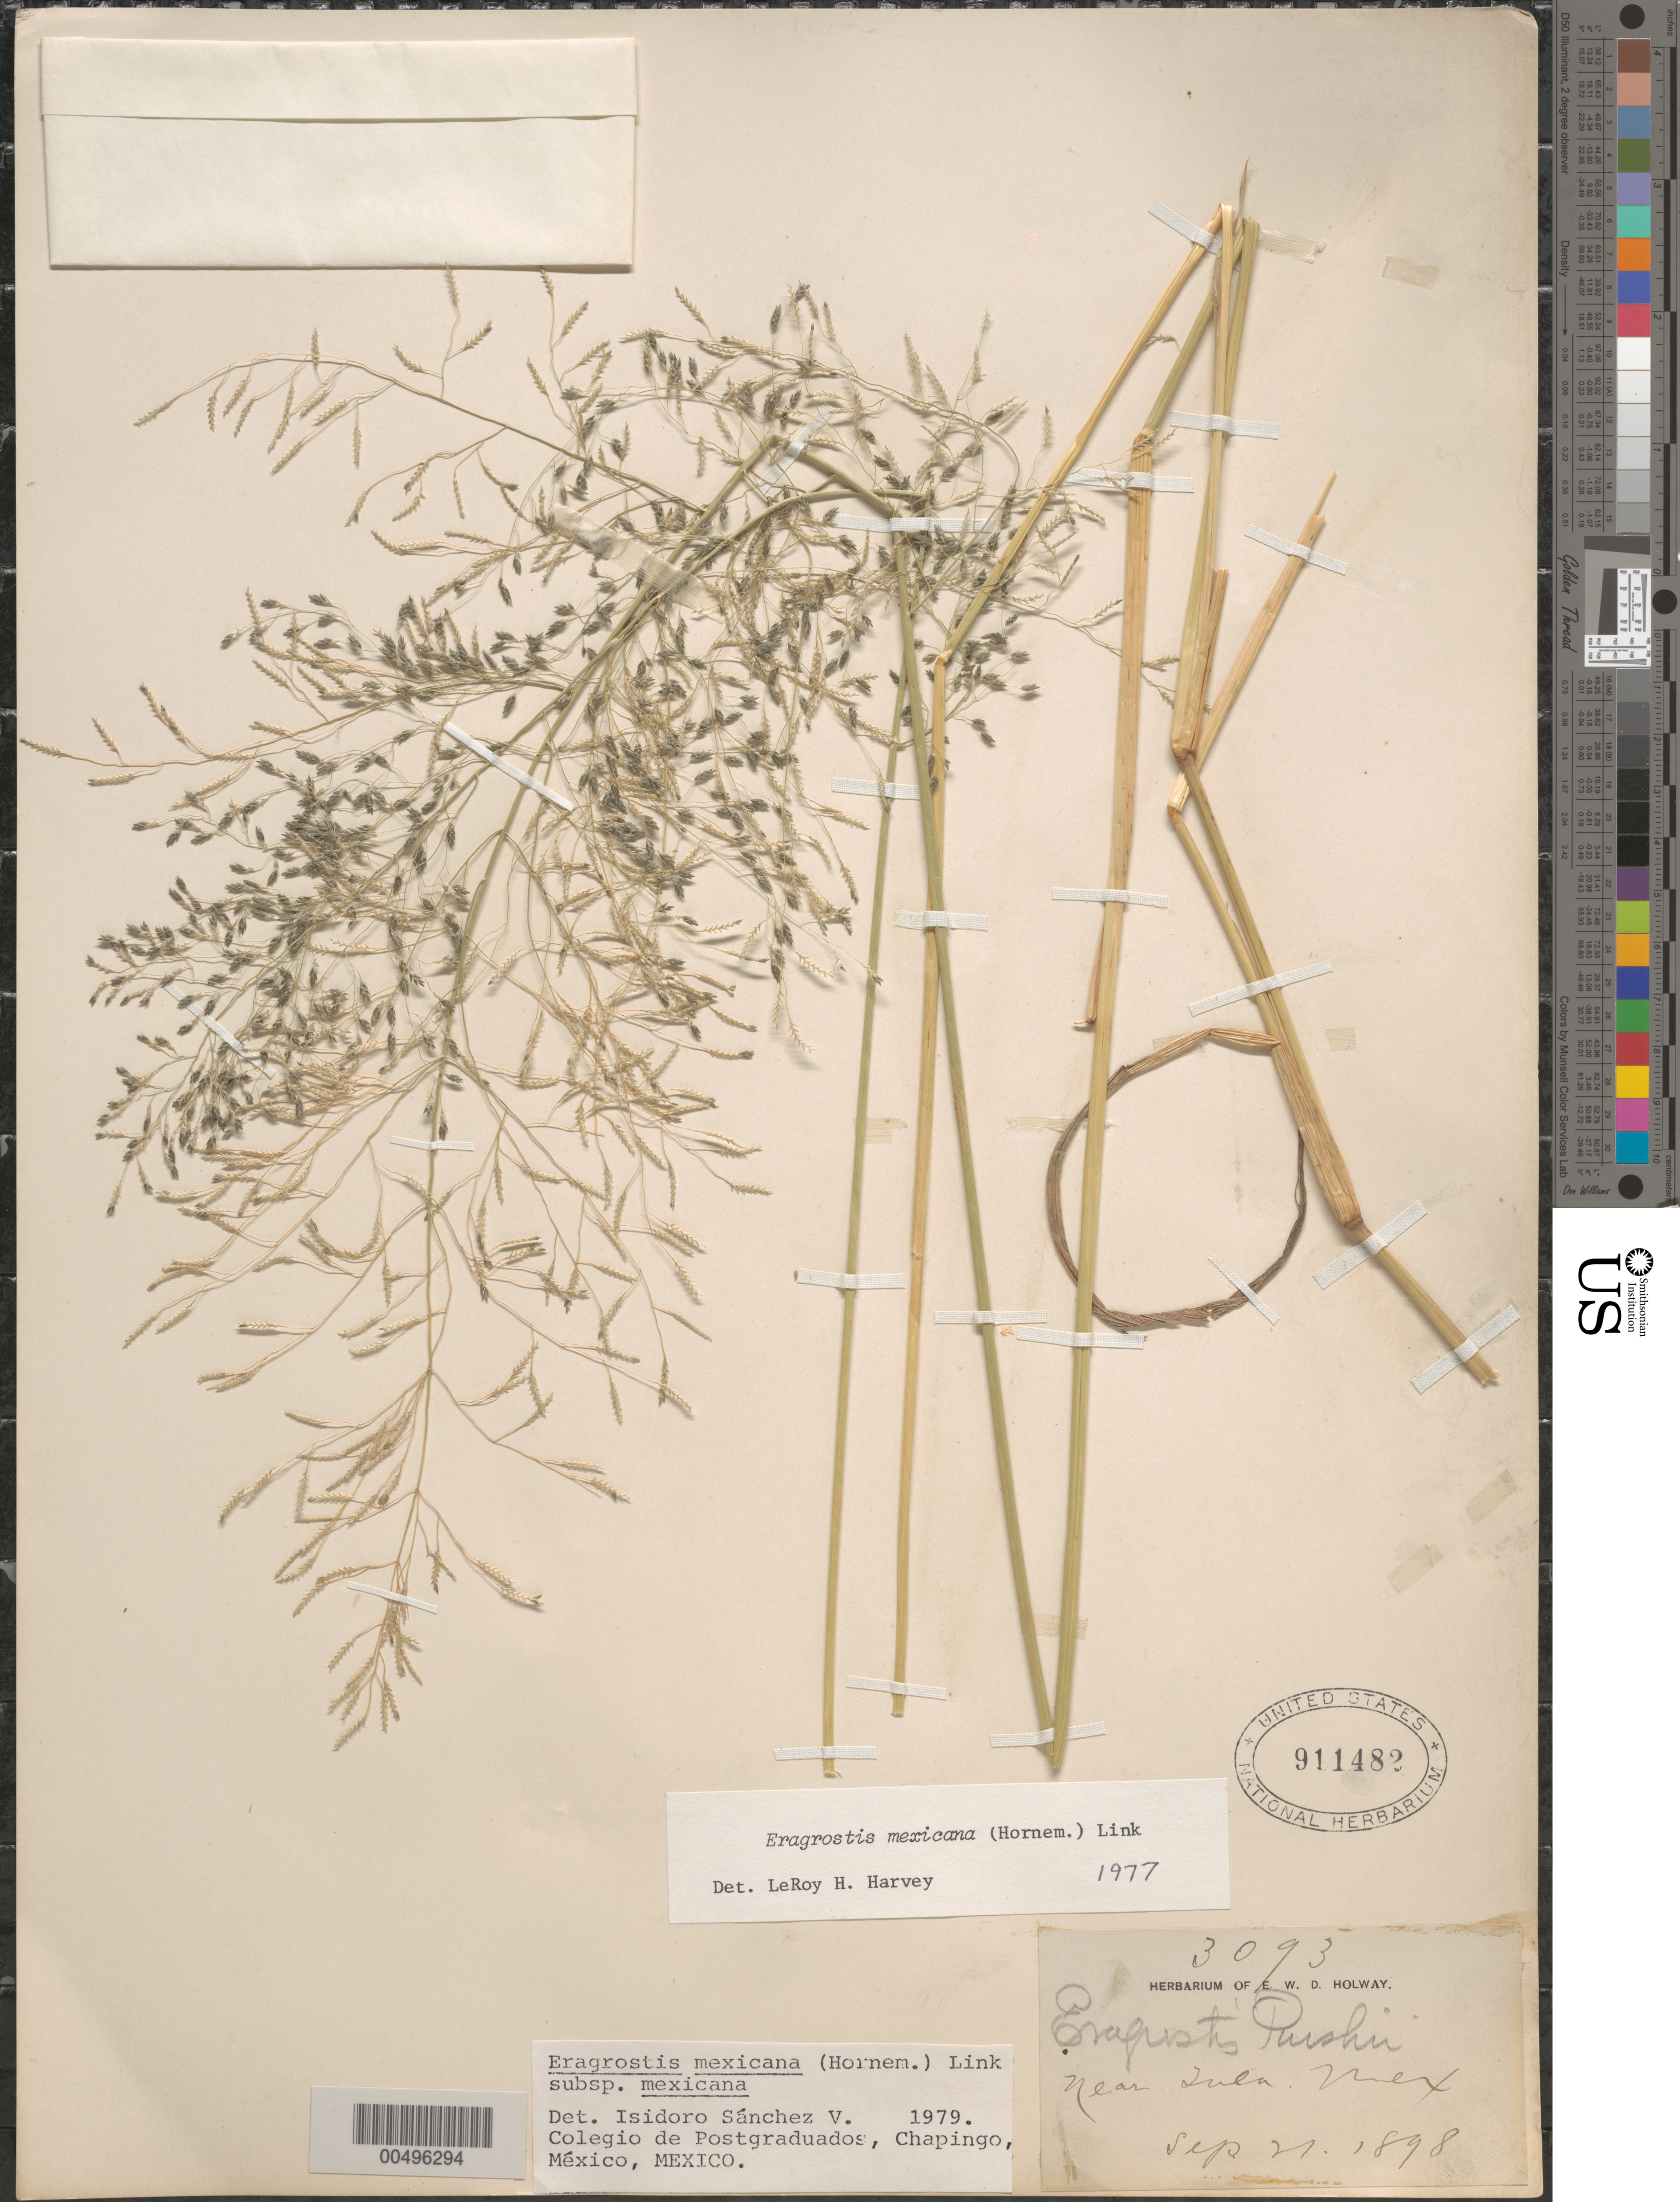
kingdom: Plantae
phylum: Tracheophyta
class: Liliopsida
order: Poales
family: Poaceae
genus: Eragrostis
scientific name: Eragrostis mexicana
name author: (Hornem.) Link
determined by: Sánchez Vega, I. M.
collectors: E. W. D. Holway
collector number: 3093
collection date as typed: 21 Sep 1898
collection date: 1898-09-21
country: Mexico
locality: Near Tula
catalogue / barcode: US 911482